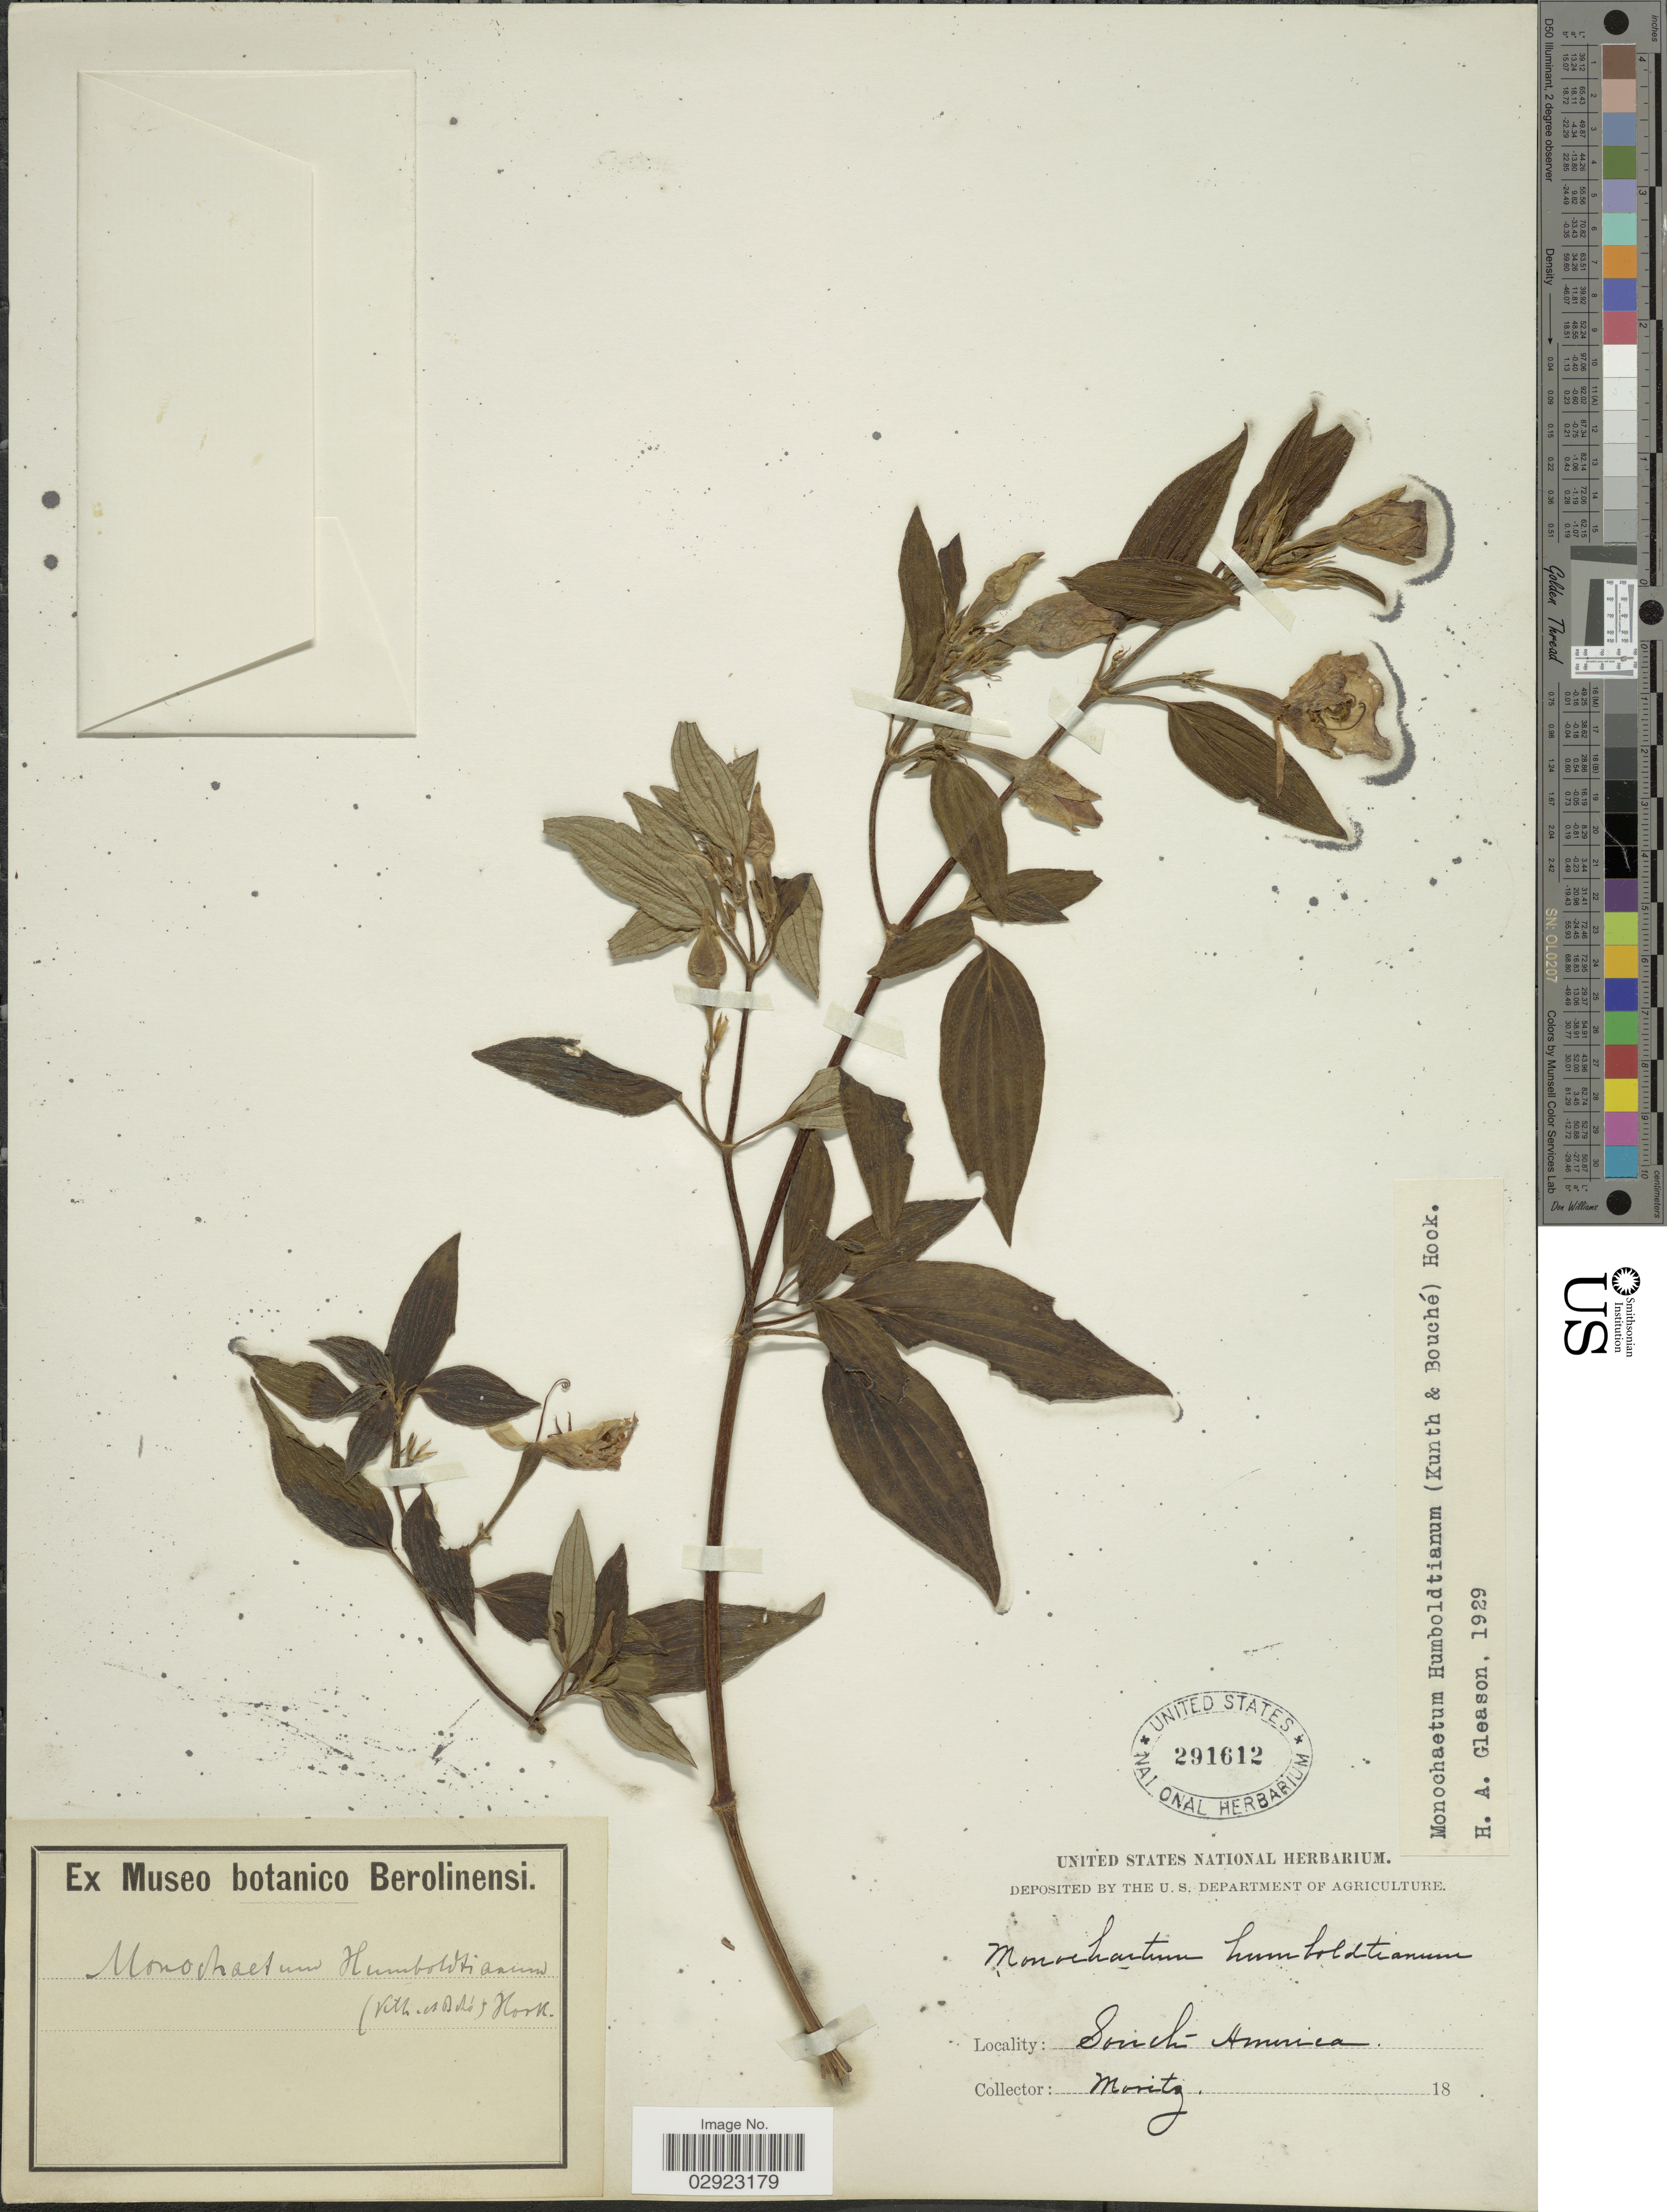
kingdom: Plantae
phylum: Tracheophyta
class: Magnoliopsida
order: Myrtales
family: Melastomataceae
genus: Monochaetum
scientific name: Monochaetum humboldtianum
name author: Kunth ex Walp.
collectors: Moritz, --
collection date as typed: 18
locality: South America.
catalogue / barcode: US 291612